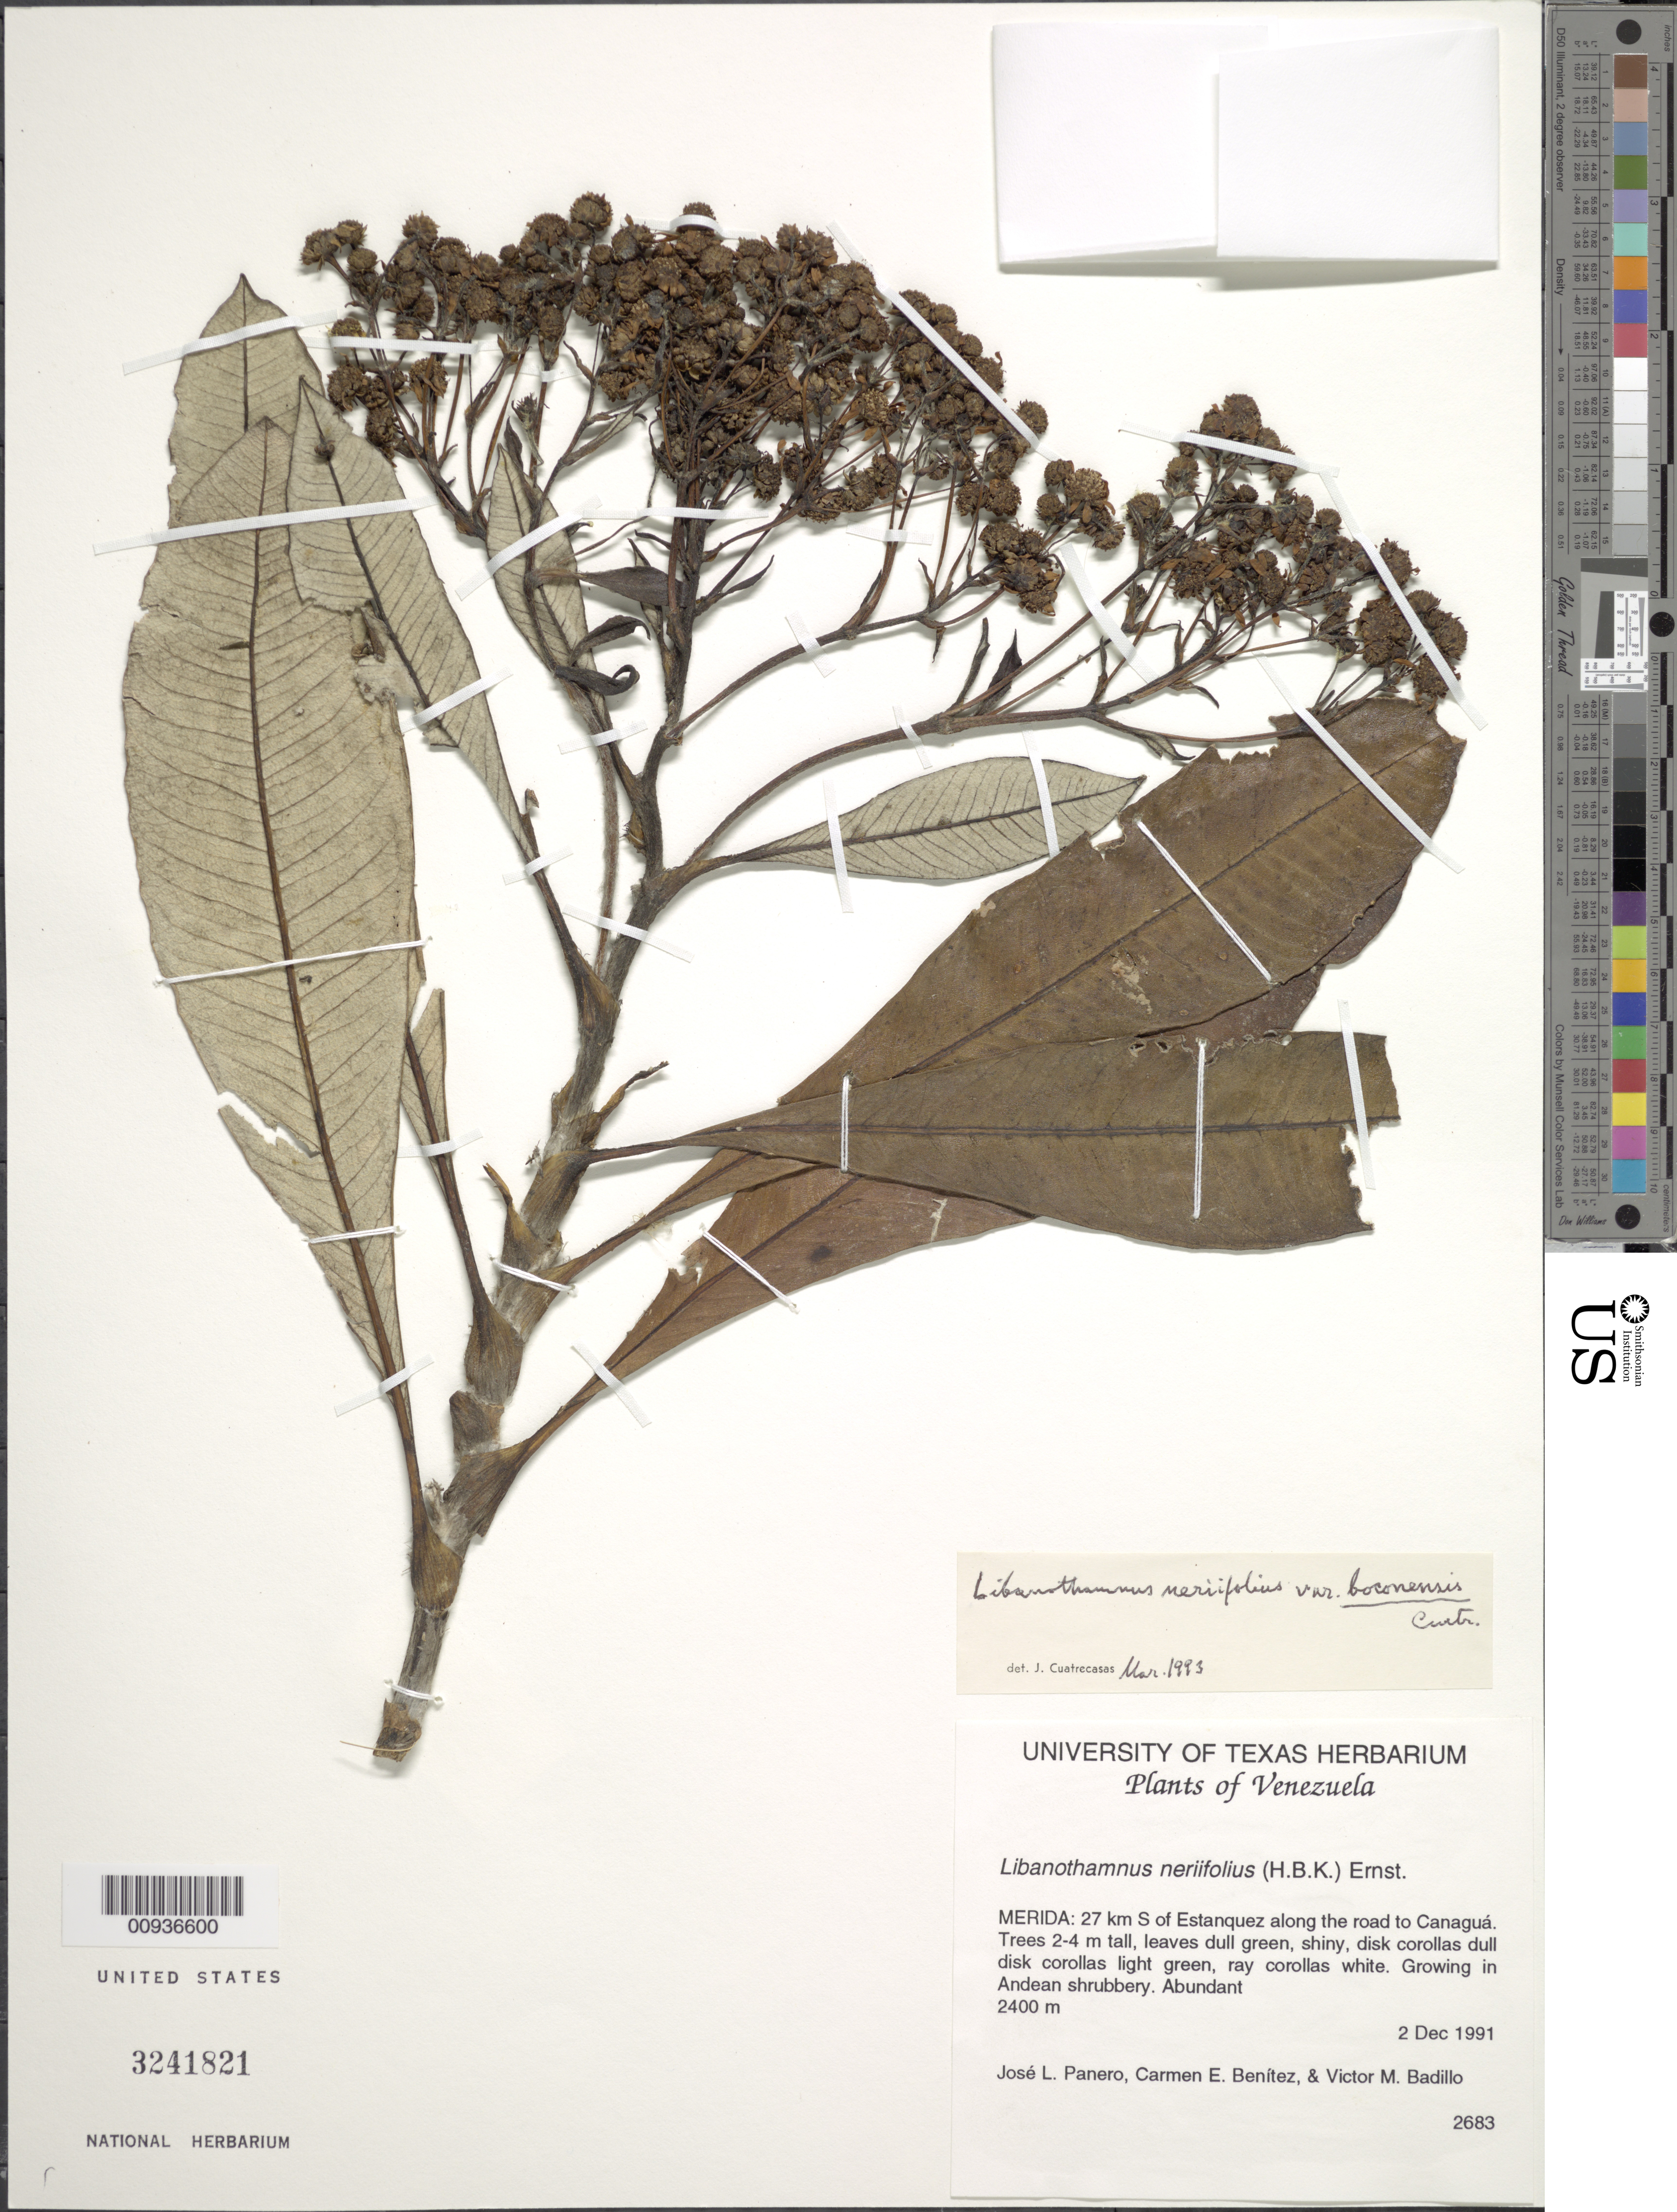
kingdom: Plantae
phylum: Tracheophyta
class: Magnoliopsida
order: Asterales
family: Asteraceae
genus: Libanothamnus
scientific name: Libanothamnus neriifolius var. boconensis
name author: Cuatrec.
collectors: J. L. Panero, C. E. Benítez de Rojas & V. Badillo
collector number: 2683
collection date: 1991-12-02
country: Venezuela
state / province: Mérida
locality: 27 km S of Estnquez along the road to Canaguá.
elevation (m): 2400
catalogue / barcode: US 3241821